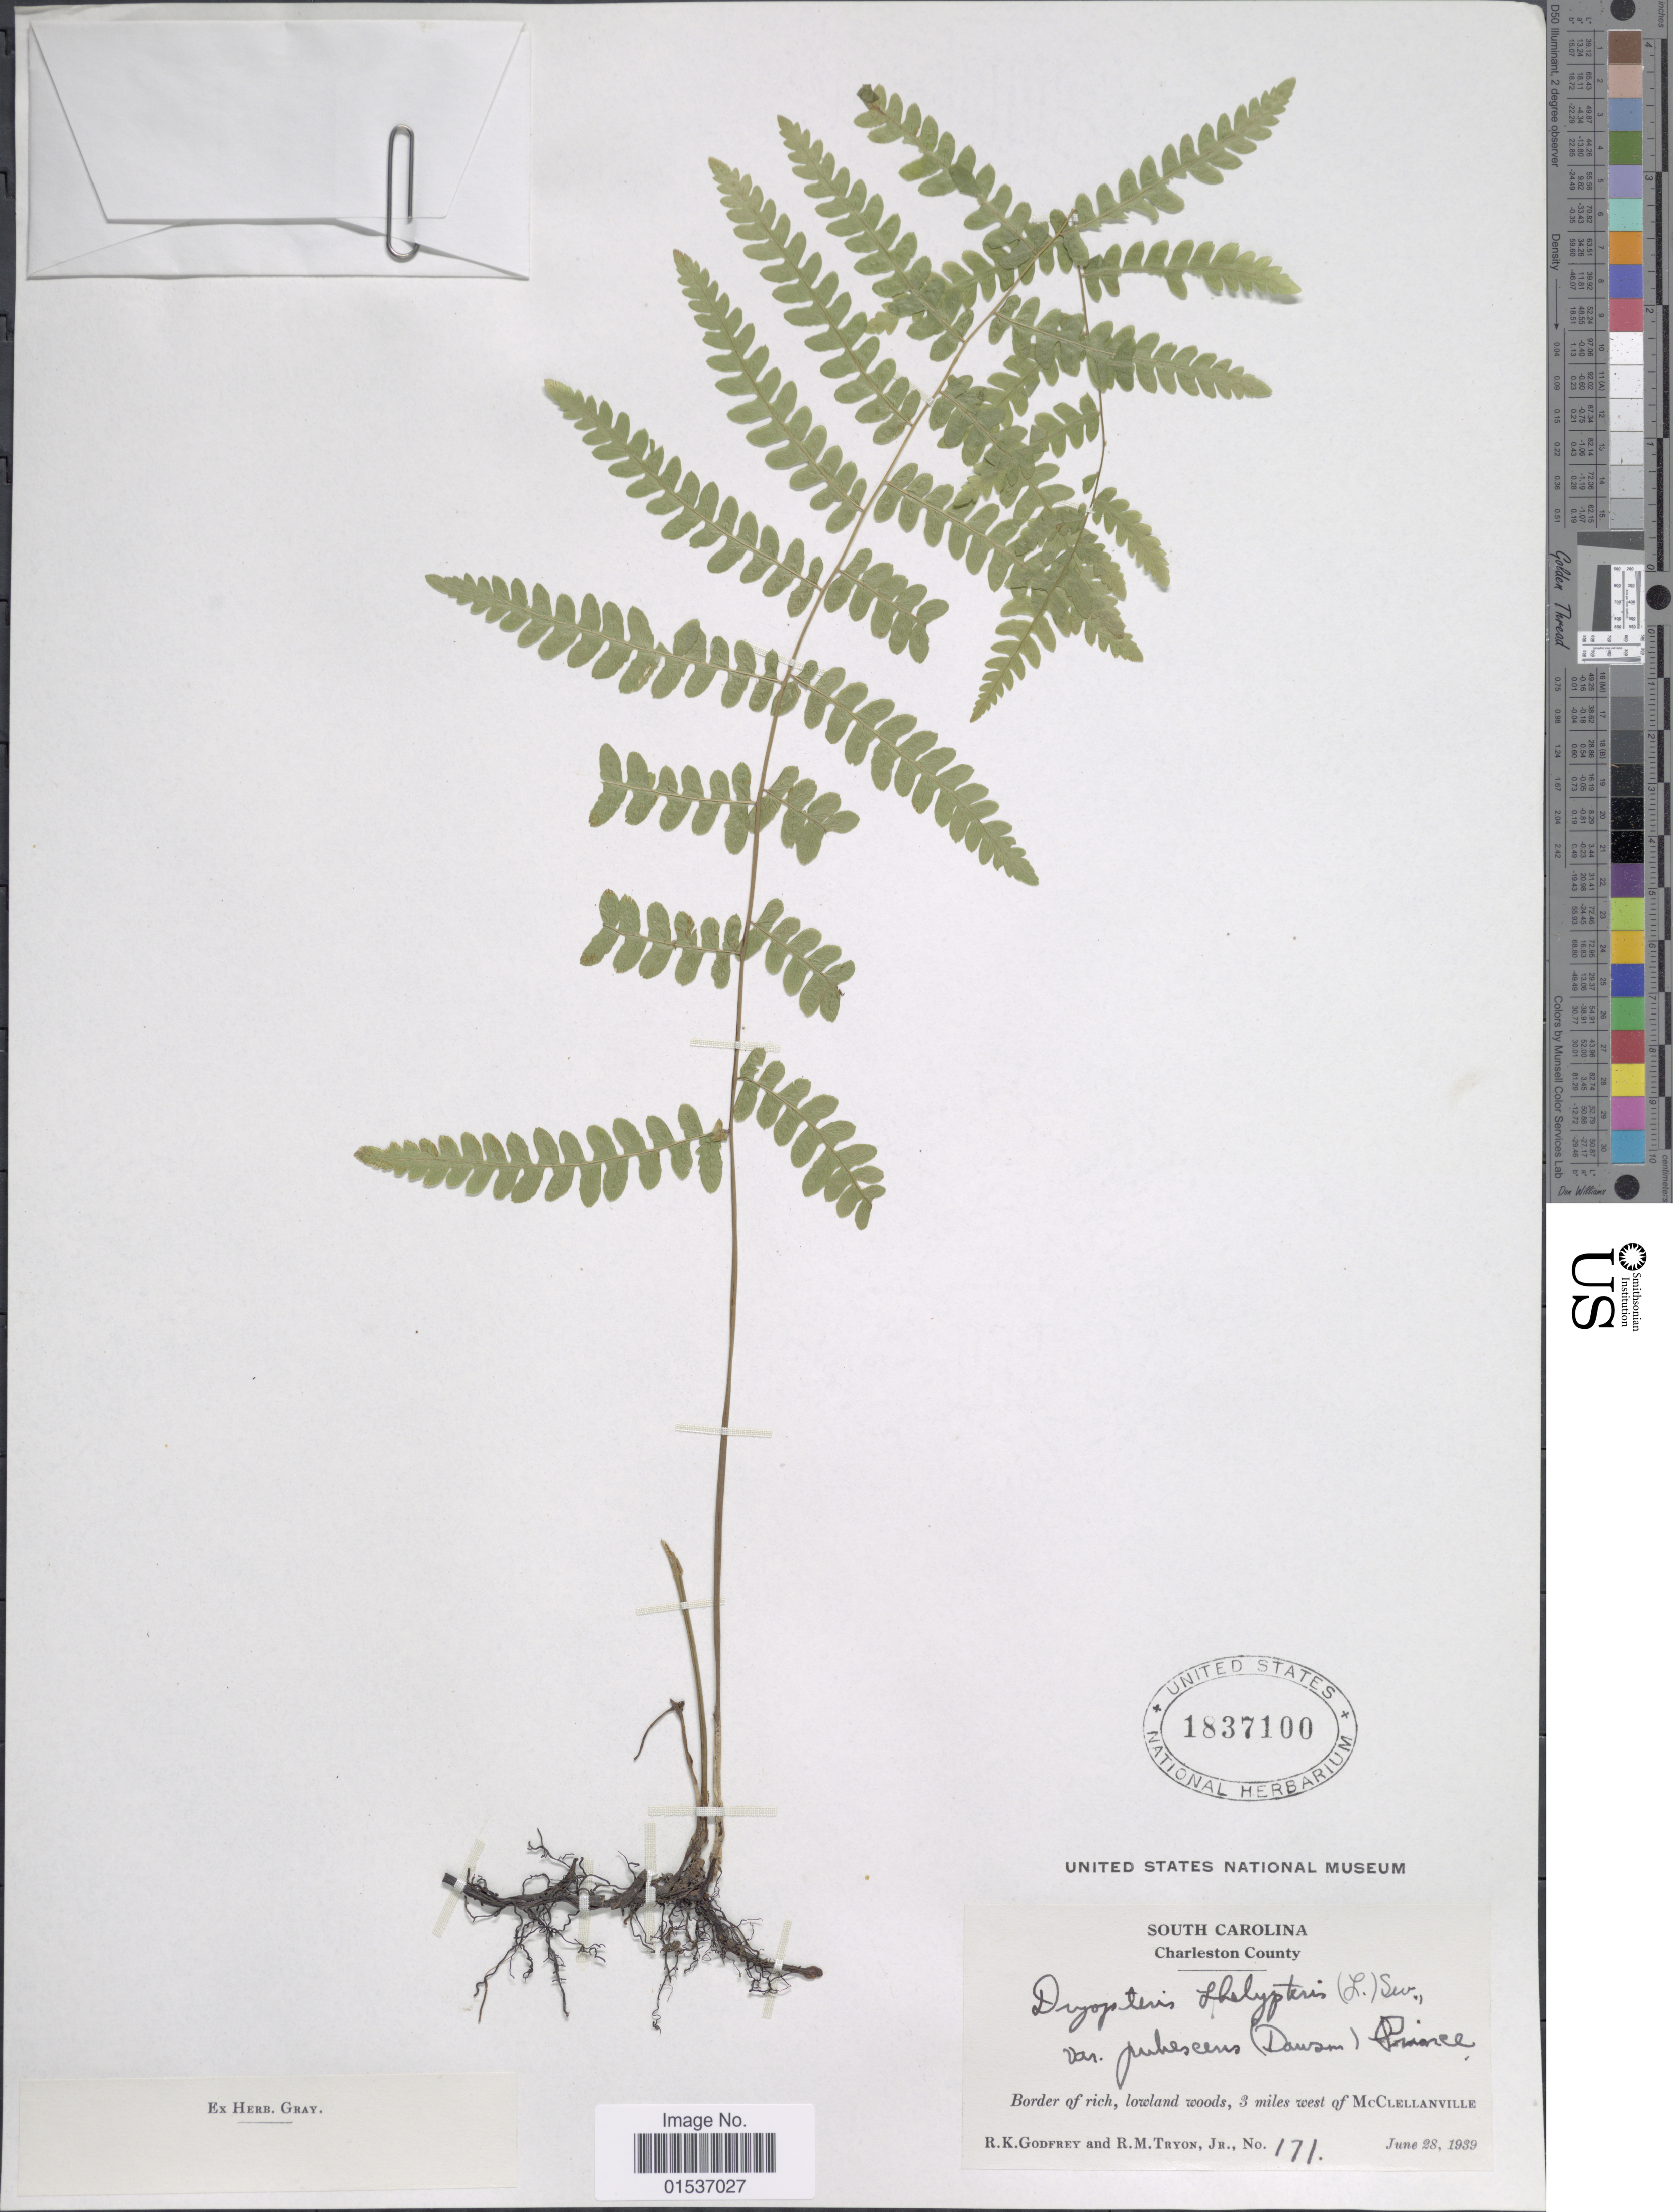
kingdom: Plantae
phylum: Tracheophyta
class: Polypodiopsida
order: Polypodiales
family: Thelypteridaceae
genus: Thelypteris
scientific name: Thelypteris palustris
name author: (Salisb.) Schott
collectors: R. K. Godfrey & R. M. Tryon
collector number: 171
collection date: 1939-06-28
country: United States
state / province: South Carolina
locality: South Carolinam Charleston County. 3 miles west of McClellanville.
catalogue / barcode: US 1837100